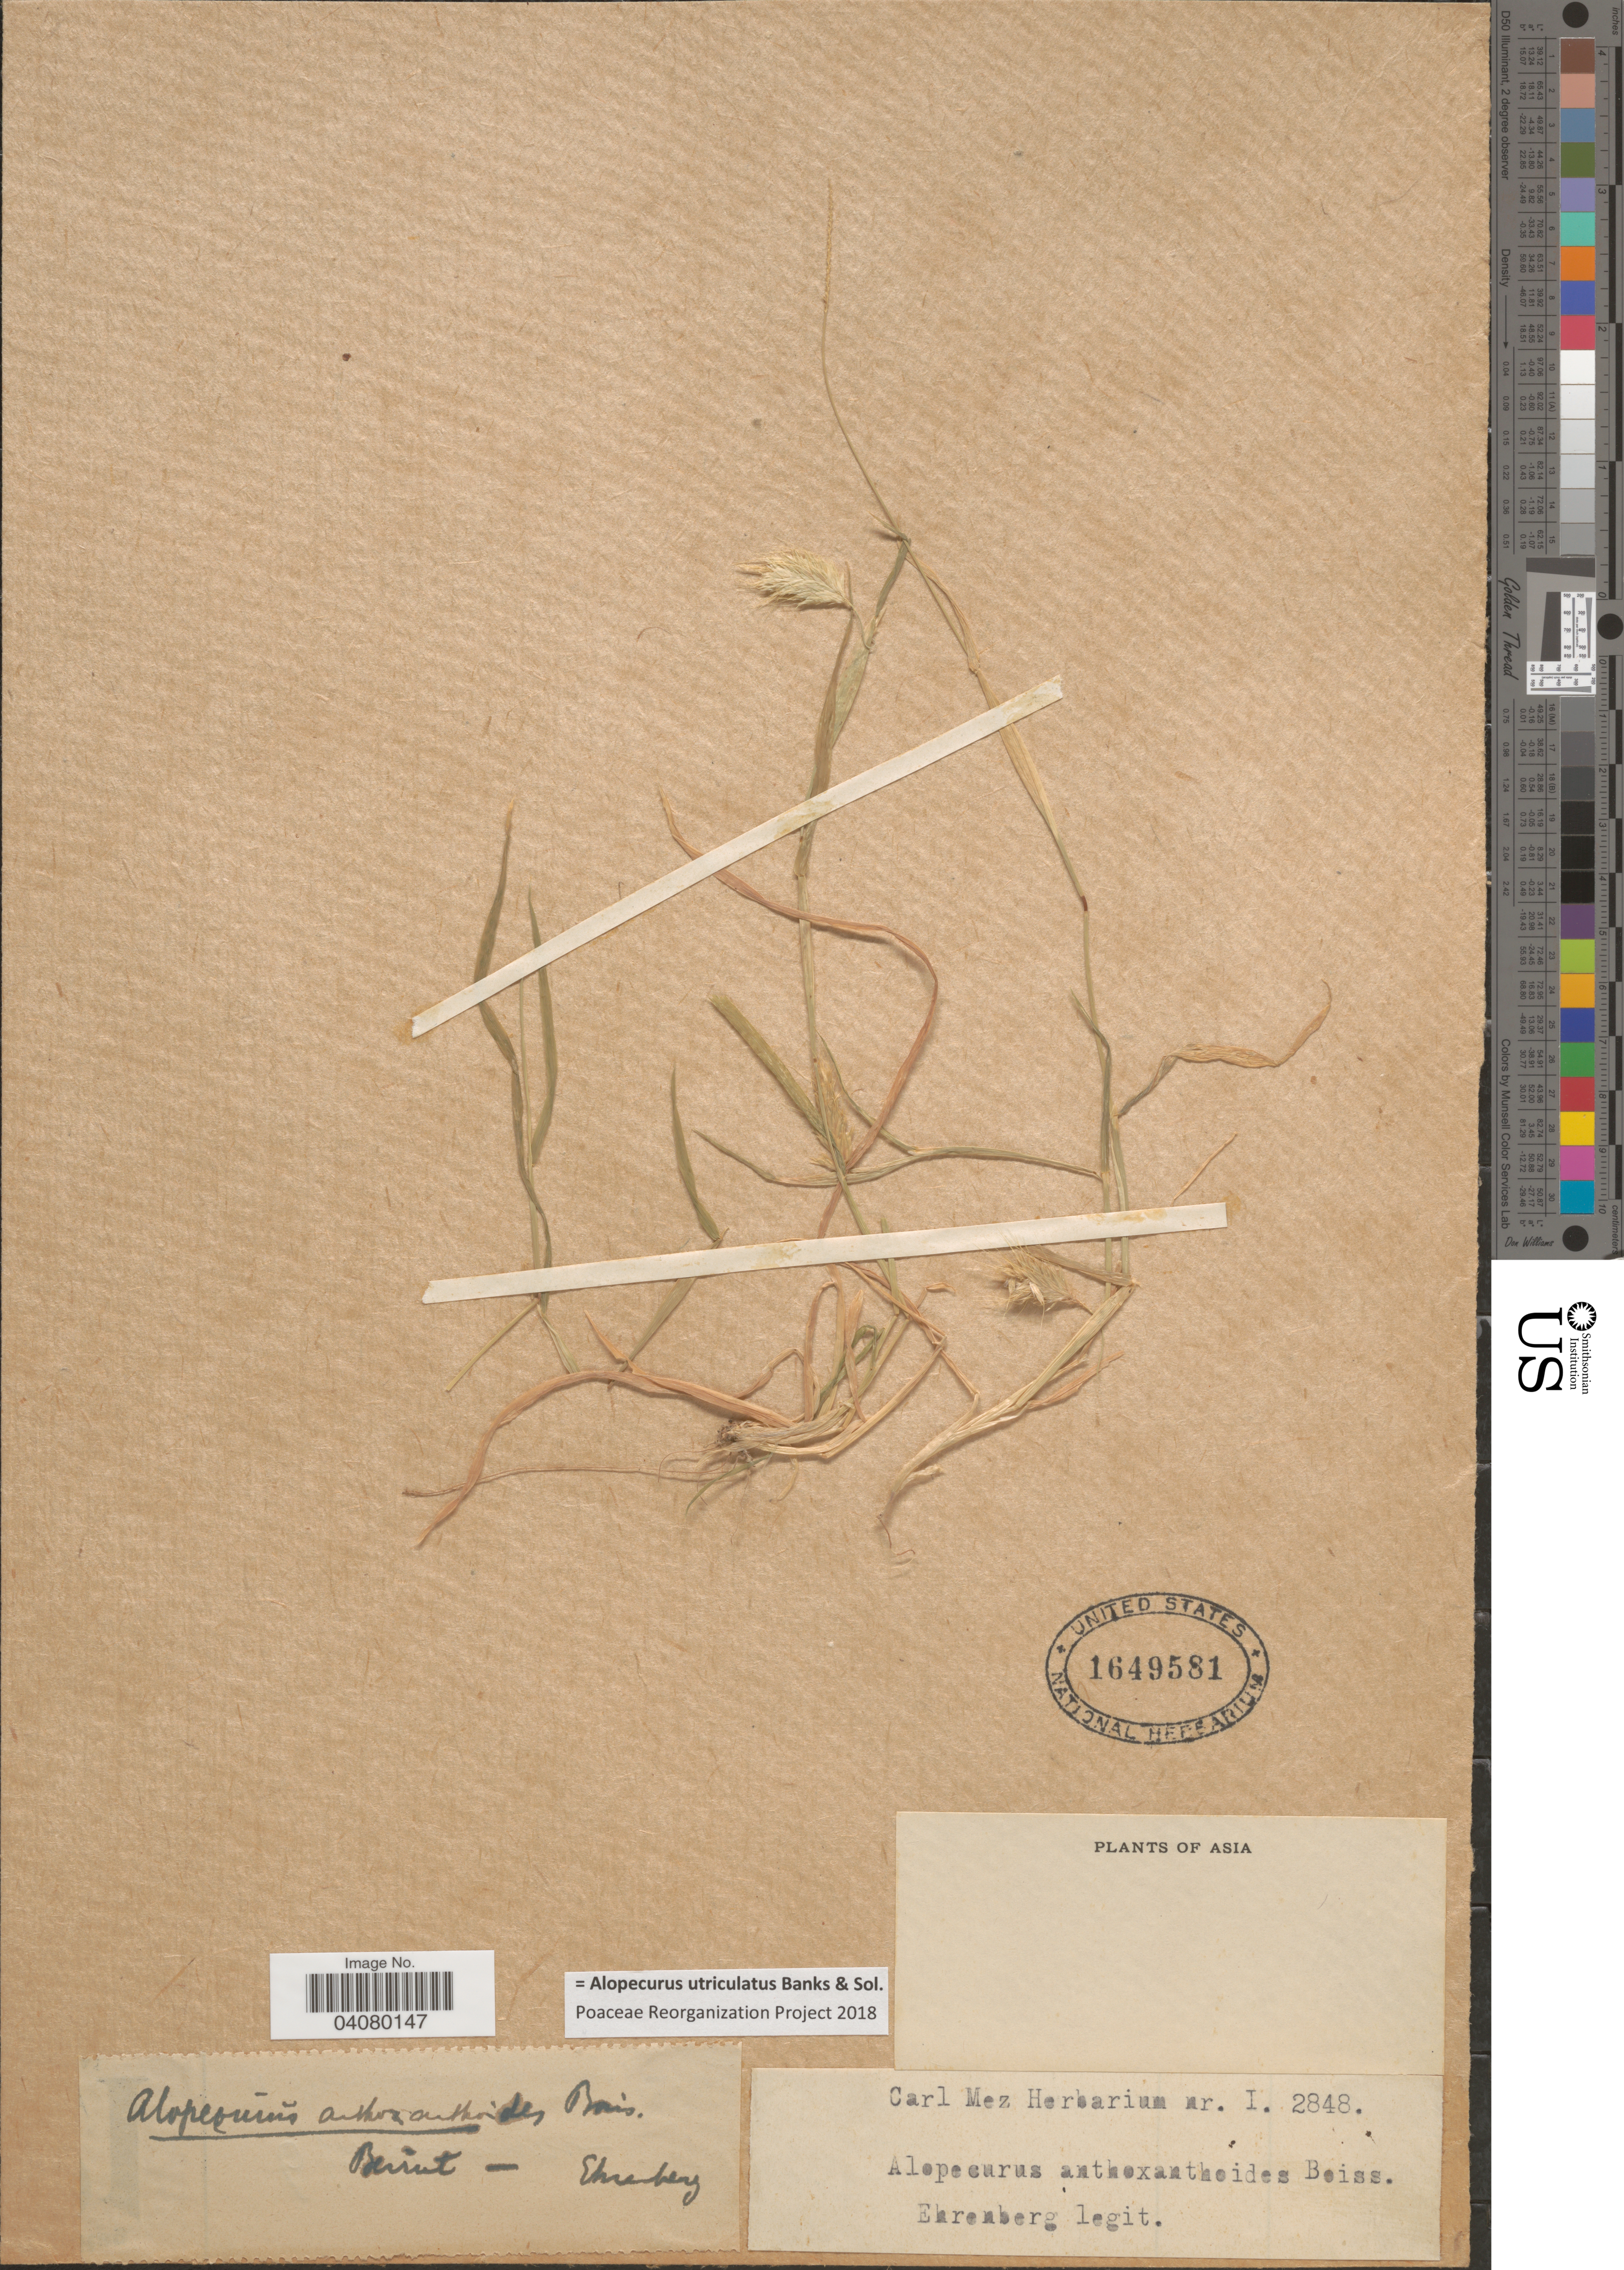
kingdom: Plantae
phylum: Tracheophyta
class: Liliopsida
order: Poales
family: Poaceae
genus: Alopecurus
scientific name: Alopecurus utriculatus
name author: Banks & Sol.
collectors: -. Ehrenberg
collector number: I2848?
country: Lebanon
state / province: Beyrouth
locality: Asia. Beirut.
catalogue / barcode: US 1649581